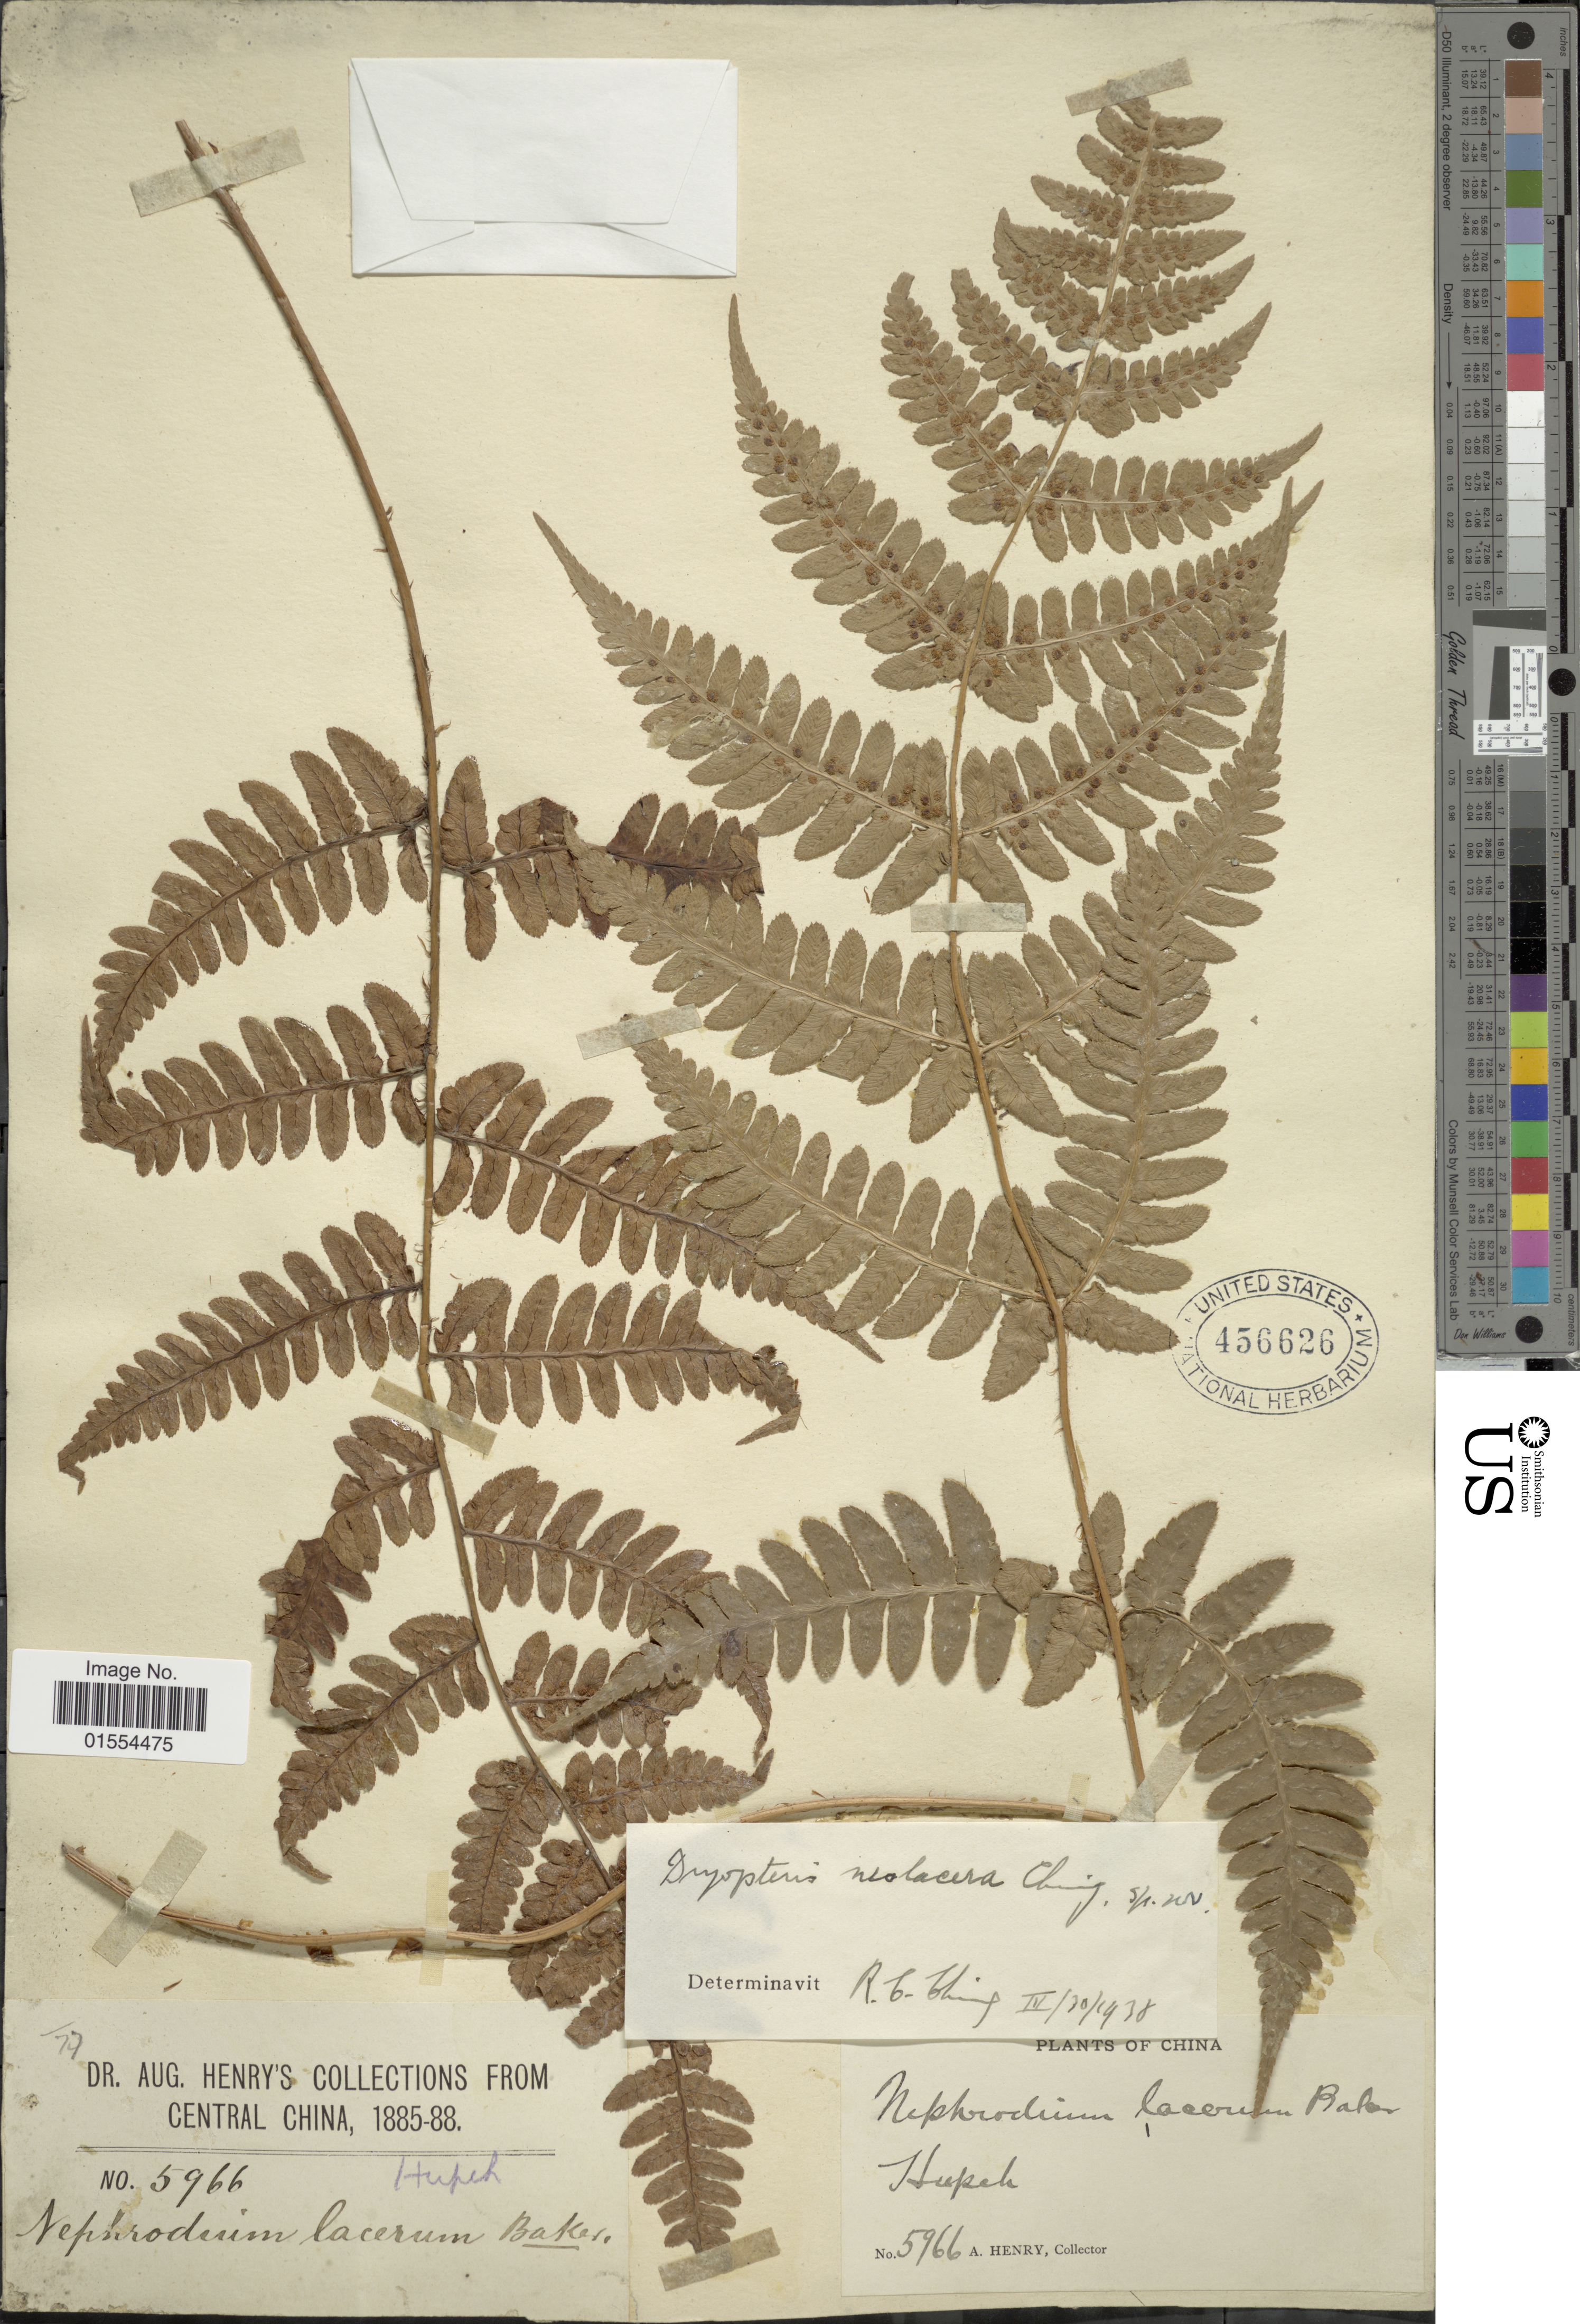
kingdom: Plantae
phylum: Tracheophyta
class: Polypodiopsida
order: Polypodiales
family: Dryopteridaceae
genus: Dryopteris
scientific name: Dryopteris neolacera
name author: Ching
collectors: A. Henry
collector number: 5966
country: China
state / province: Hubei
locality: China, Hupeh.Central China.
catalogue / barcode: US 456626